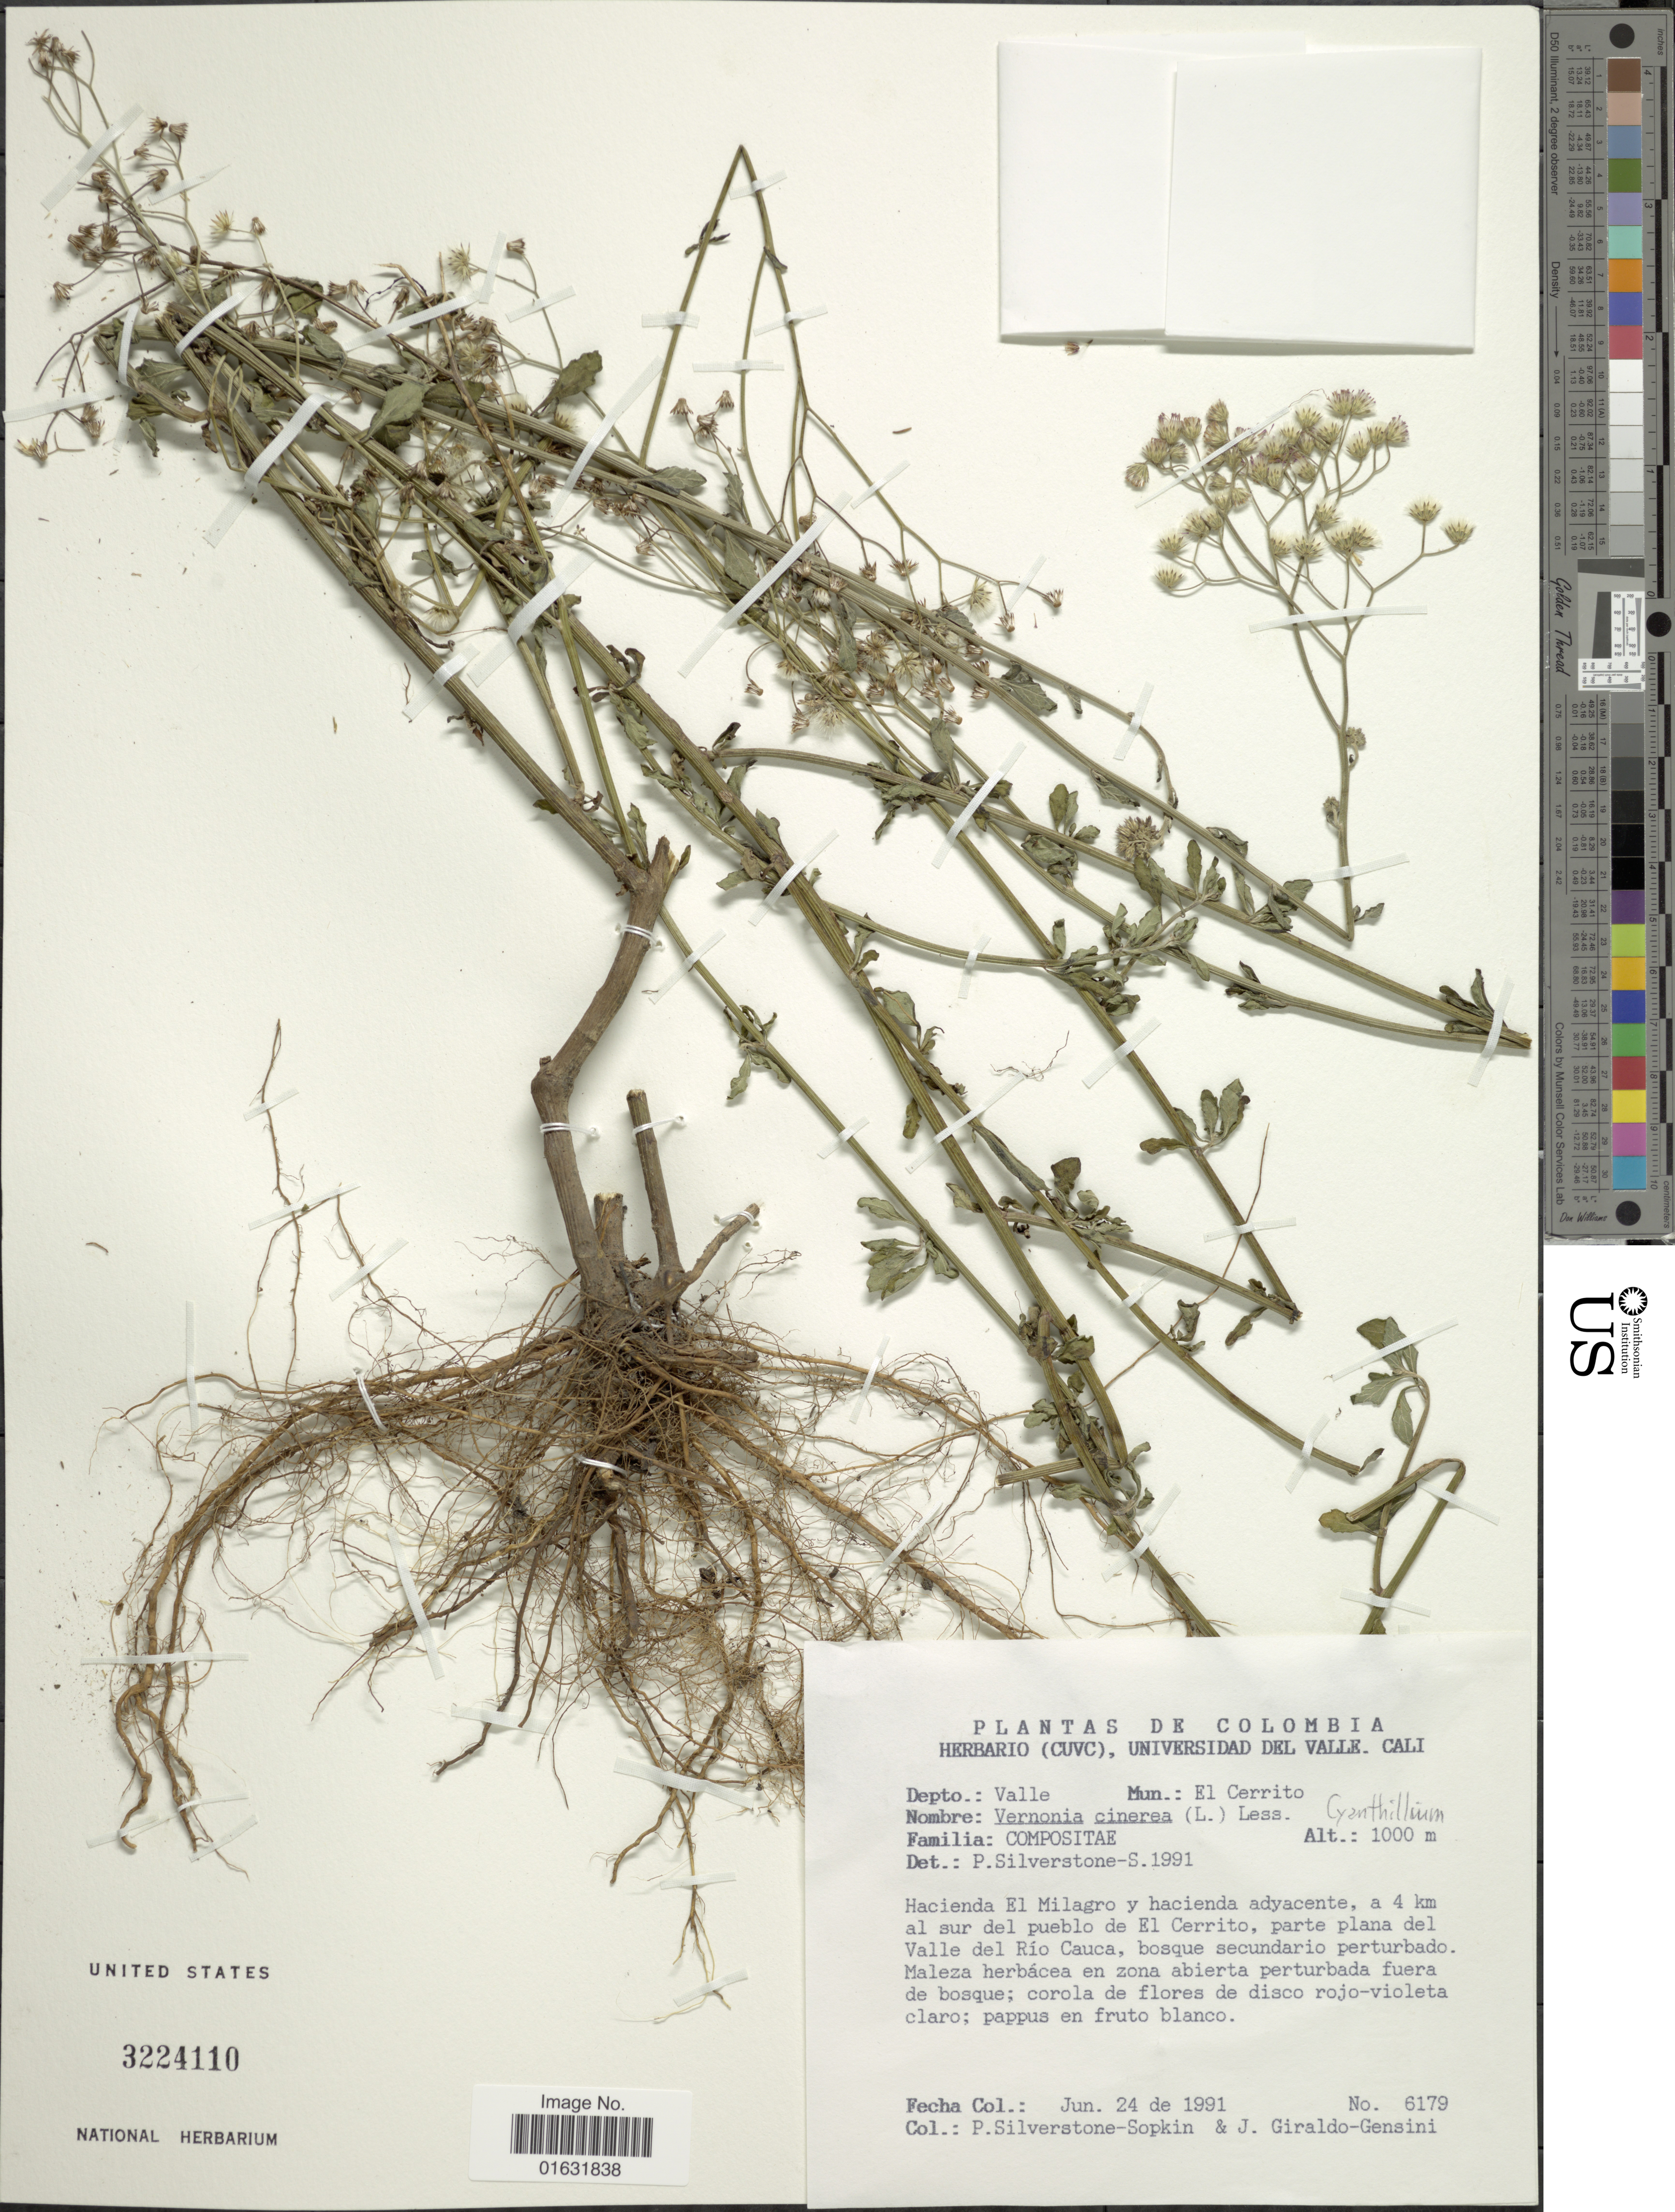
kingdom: Plantae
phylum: Tracheophyta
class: Magnoliopsida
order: Asterales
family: Asteraceae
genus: Cyanthillium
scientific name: Cyanthillium cinereum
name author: (L.) H. Rob.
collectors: P. A. Silverstone-Sopkin & J. Giraldo-Gensini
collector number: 6179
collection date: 1991-06-24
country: Colombia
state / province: Valle del Cauca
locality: Depto. Valle, Mun : El Cerrito, Hacienda El Milagro y Hacienda adyacente, a 4 km al sur del pueblo de El Cerrito, parte plana del Valle del Rio Cauca, bosque secundario perturbado, Maleza herbacea en zona abierta perturbada fuera de bosque, corola de flores de disco rojo-violeta claro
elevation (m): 1000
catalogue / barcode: US 3224110